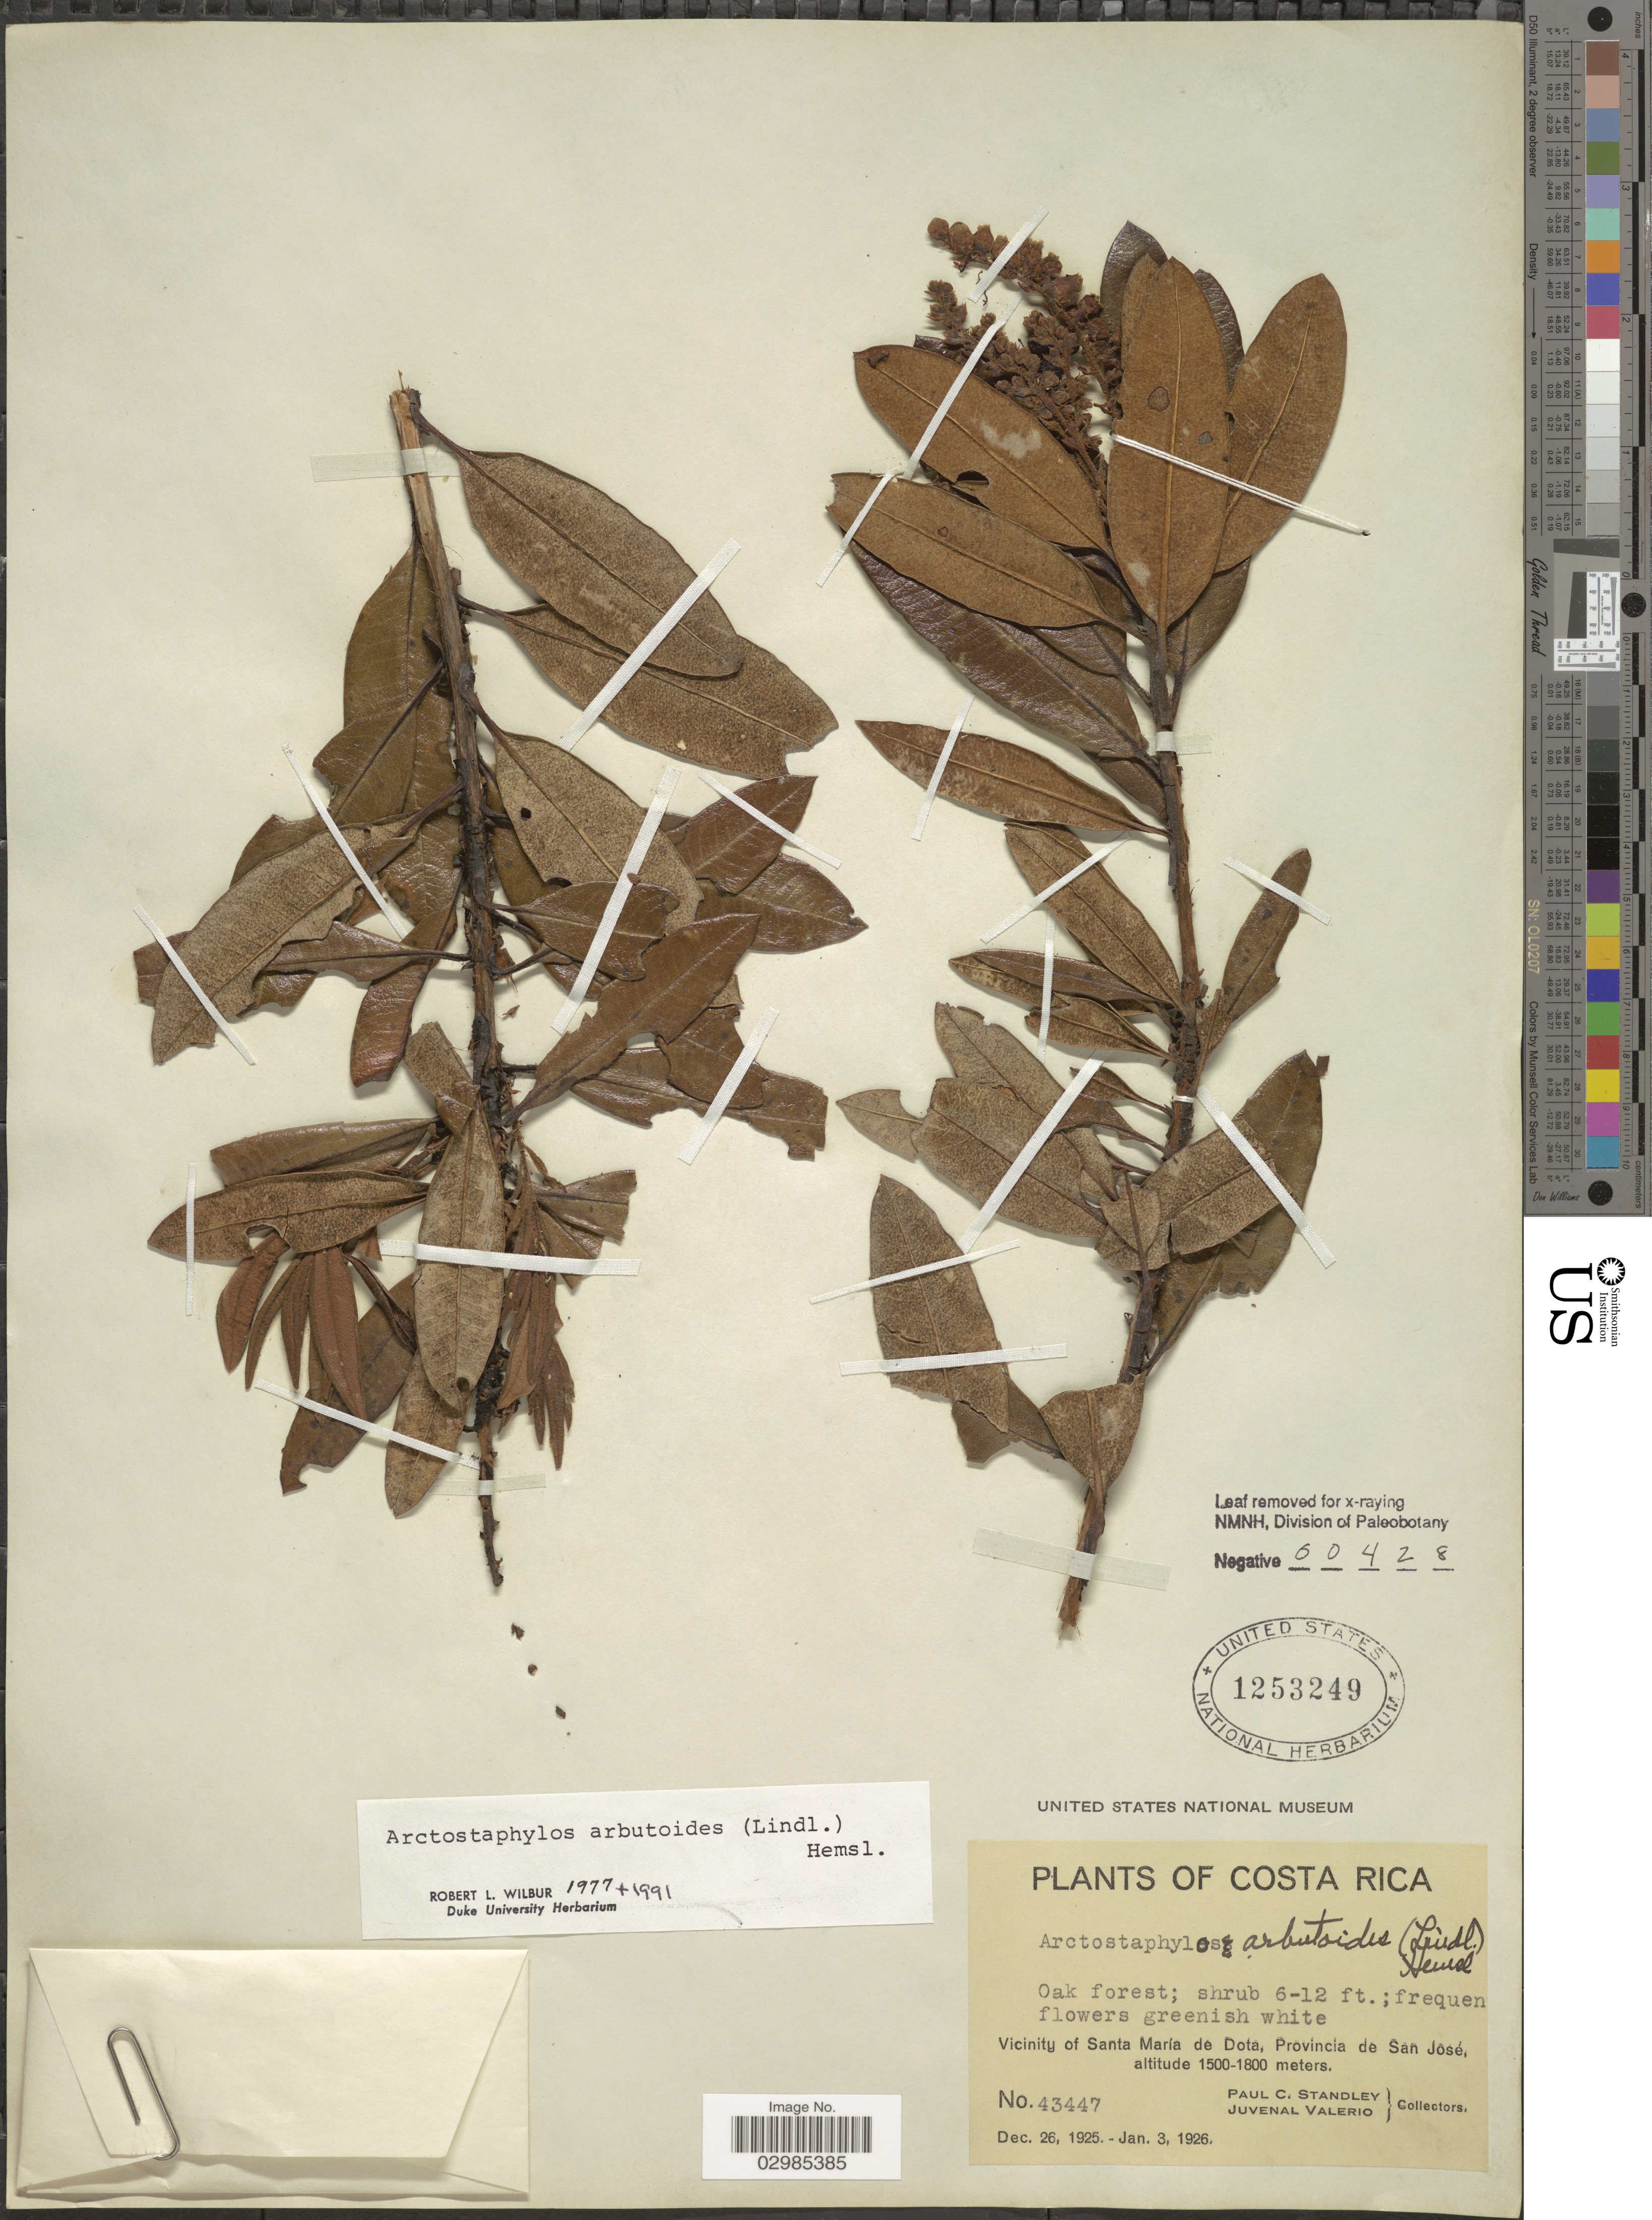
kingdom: Plantae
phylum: Tracheophyta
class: Magnoliopsida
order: Ericales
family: Ericaceae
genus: Arctostaphylos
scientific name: Arctostaphylos arbutoides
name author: (Lindl.) Hemsl.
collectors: P. C. Standley & J. Valerio R.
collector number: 43447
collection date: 1925-12-26/1926-01-03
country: Costa Rica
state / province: San José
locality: Vicinity of Santa María de Dota.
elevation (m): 1500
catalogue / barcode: US 1253249